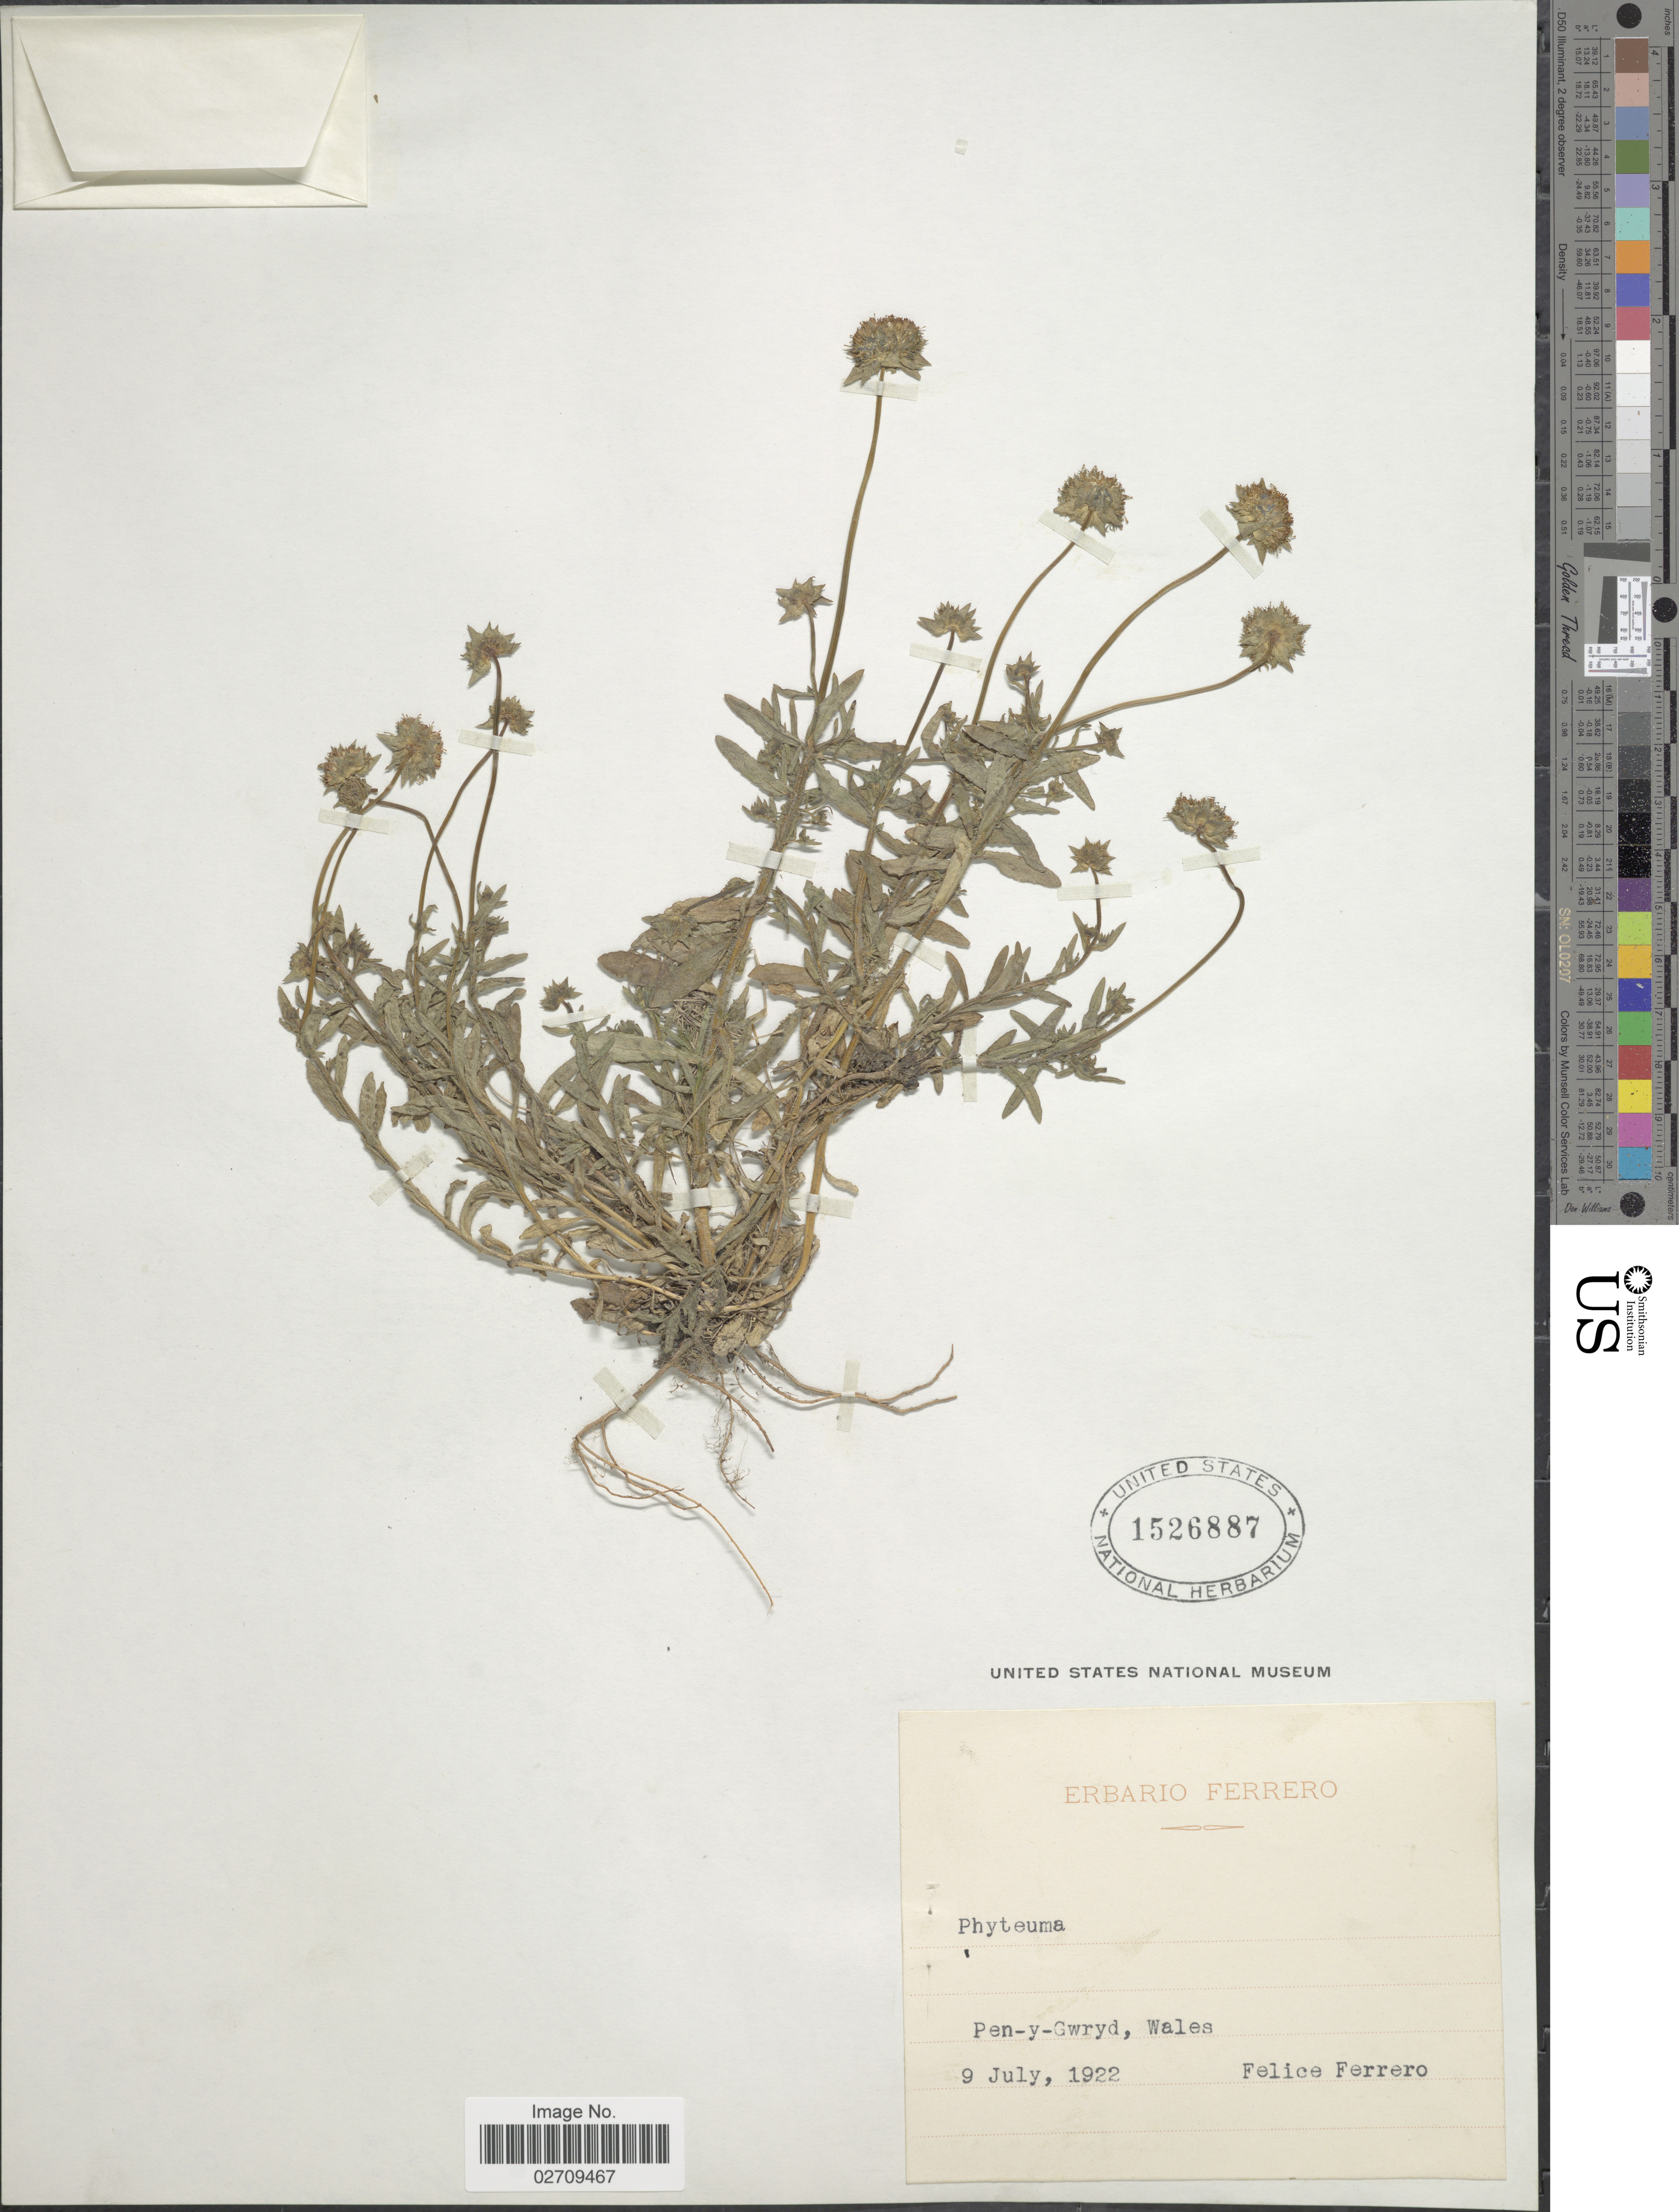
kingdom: Plantae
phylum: Tracheophyta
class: Magnoliopsida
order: Asterales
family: Campanulaceae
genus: Phyteuma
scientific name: Phyteuma sp.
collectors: F. Ferrero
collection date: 1922-06-09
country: United Kingdom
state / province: Wales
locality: Pen-y-Gwryd, Wales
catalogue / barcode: US 1526887